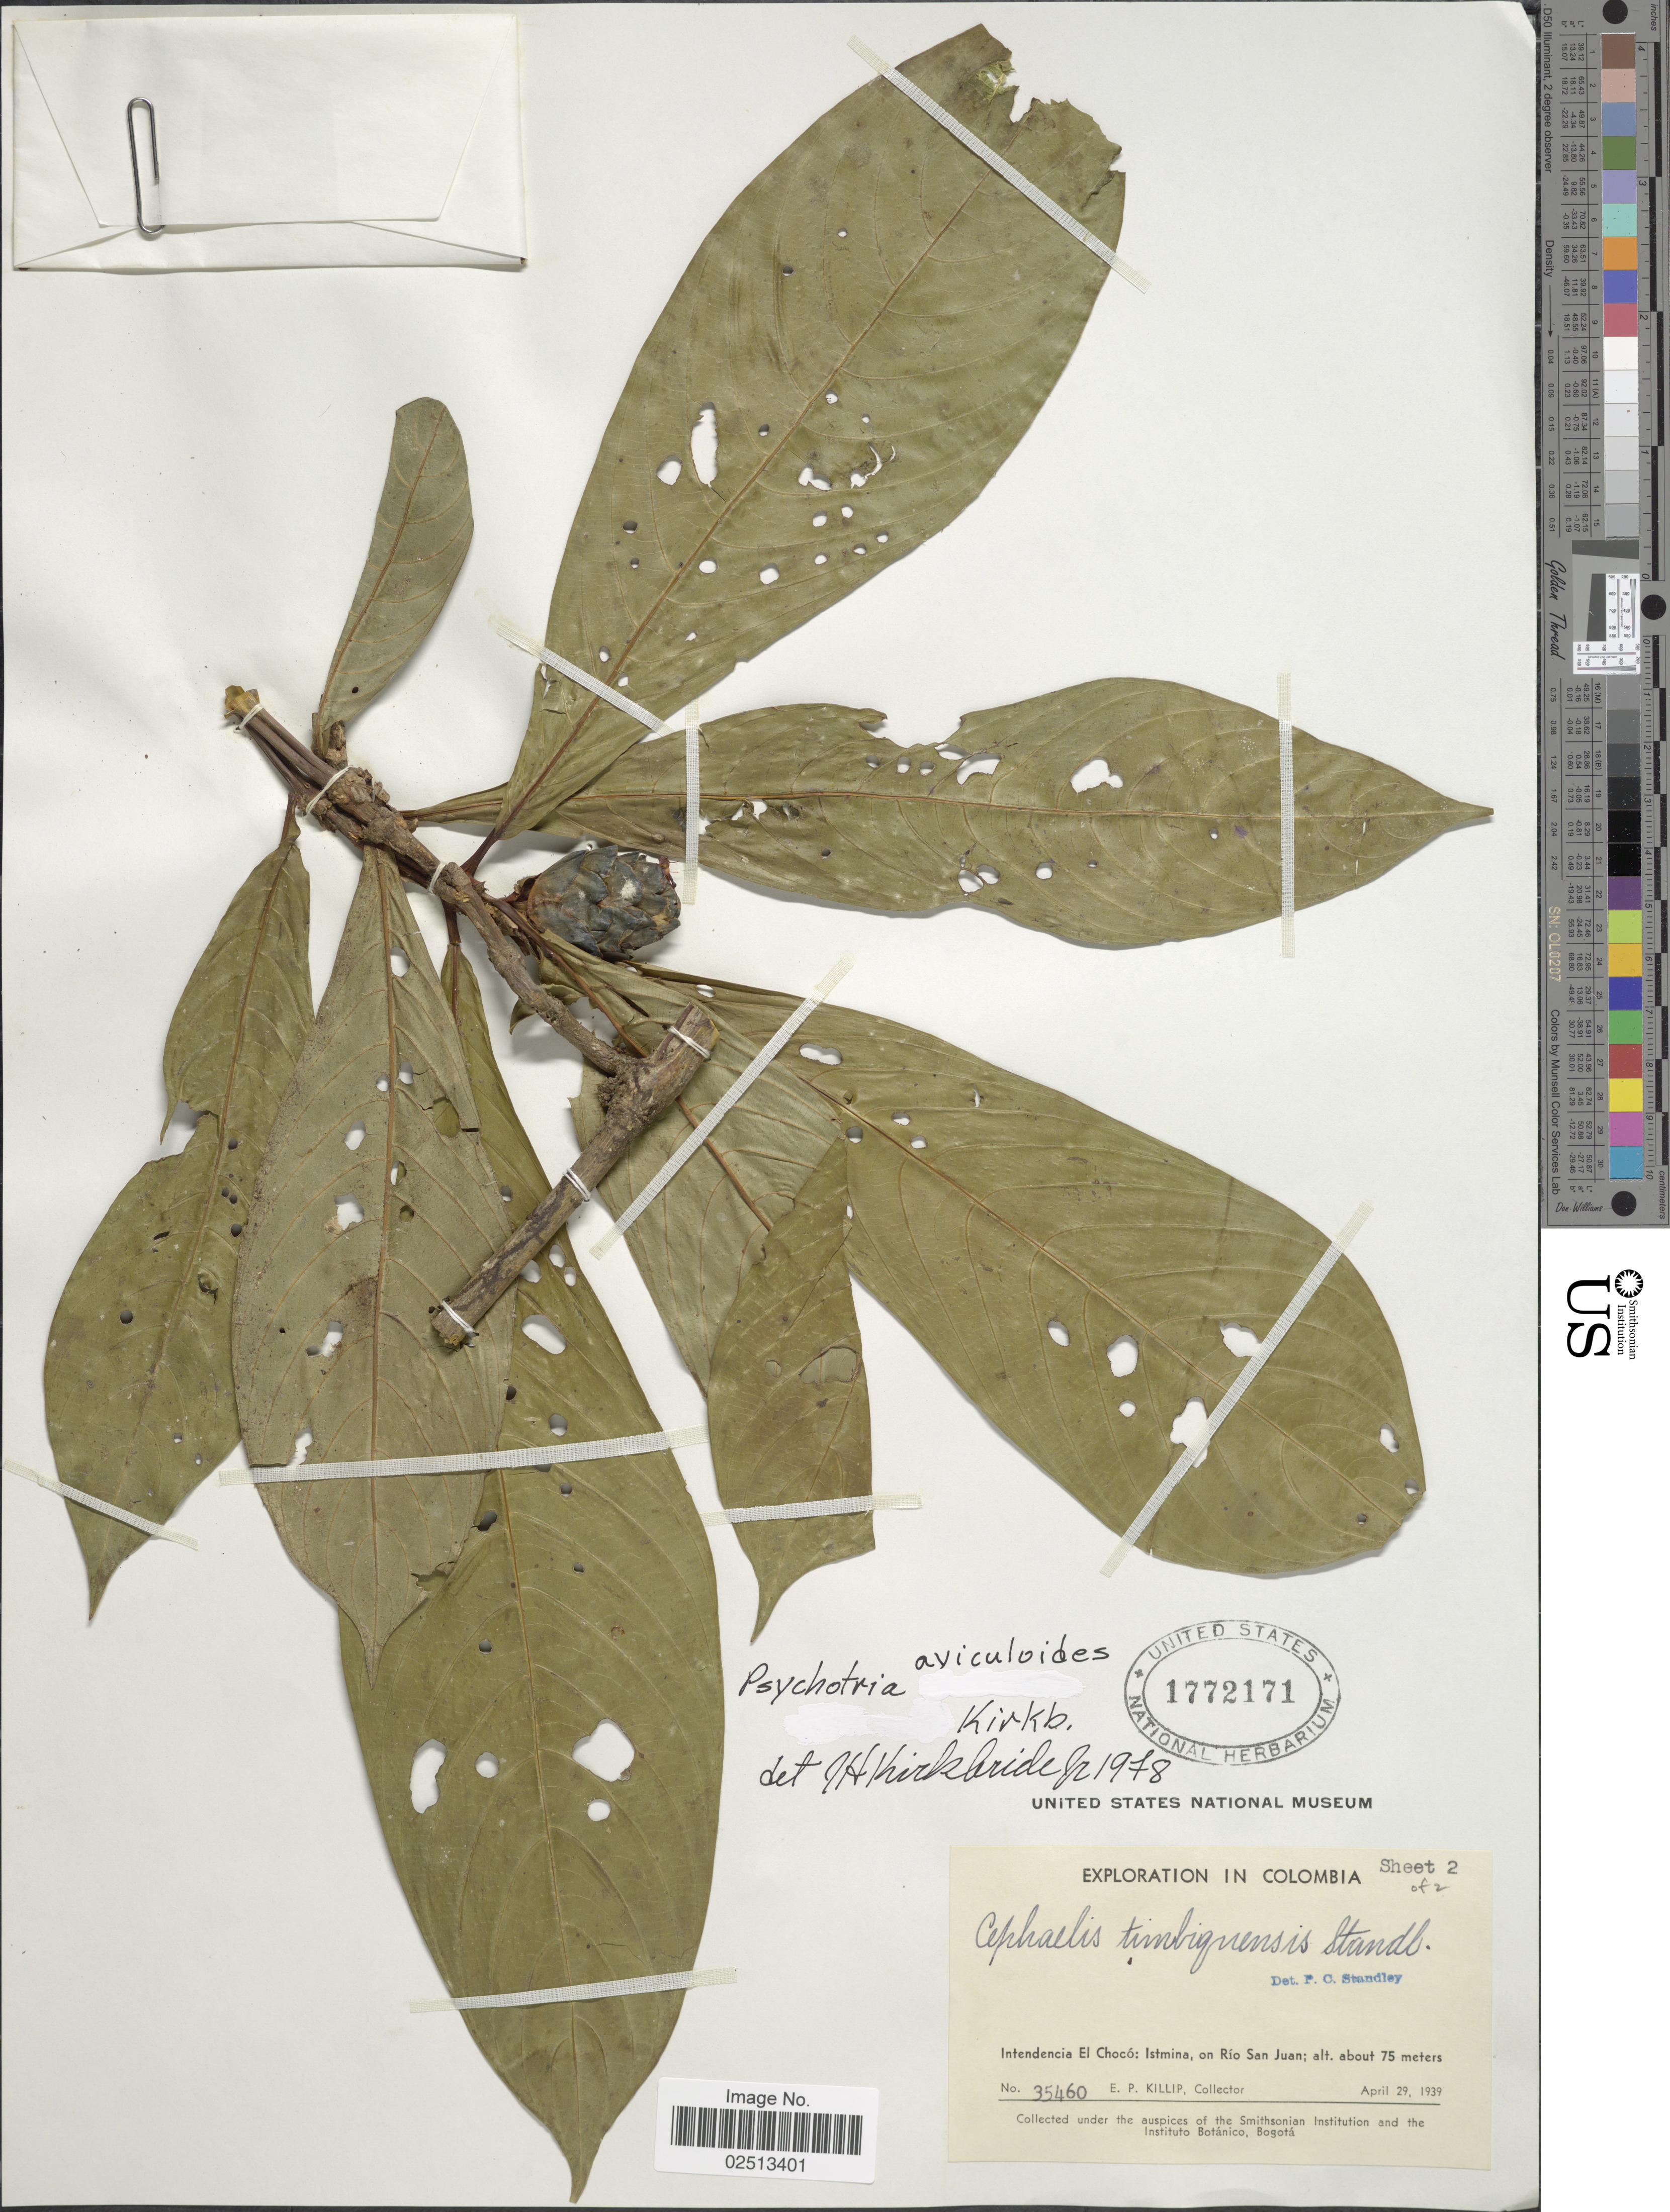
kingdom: Plantae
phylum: Tracheophyta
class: Magnoliopsida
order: Gentianales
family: Rubiaceae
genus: Psychotria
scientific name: Psychotria aviculoides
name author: J.H. Kirkbr.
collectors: E. P. Killip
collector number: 35460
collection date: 1939-04-29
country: Colombia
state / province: Chocó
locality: Intendencia El Chocó: Istmina, on Rio San Juan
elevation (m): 75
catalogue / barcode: US 1772171